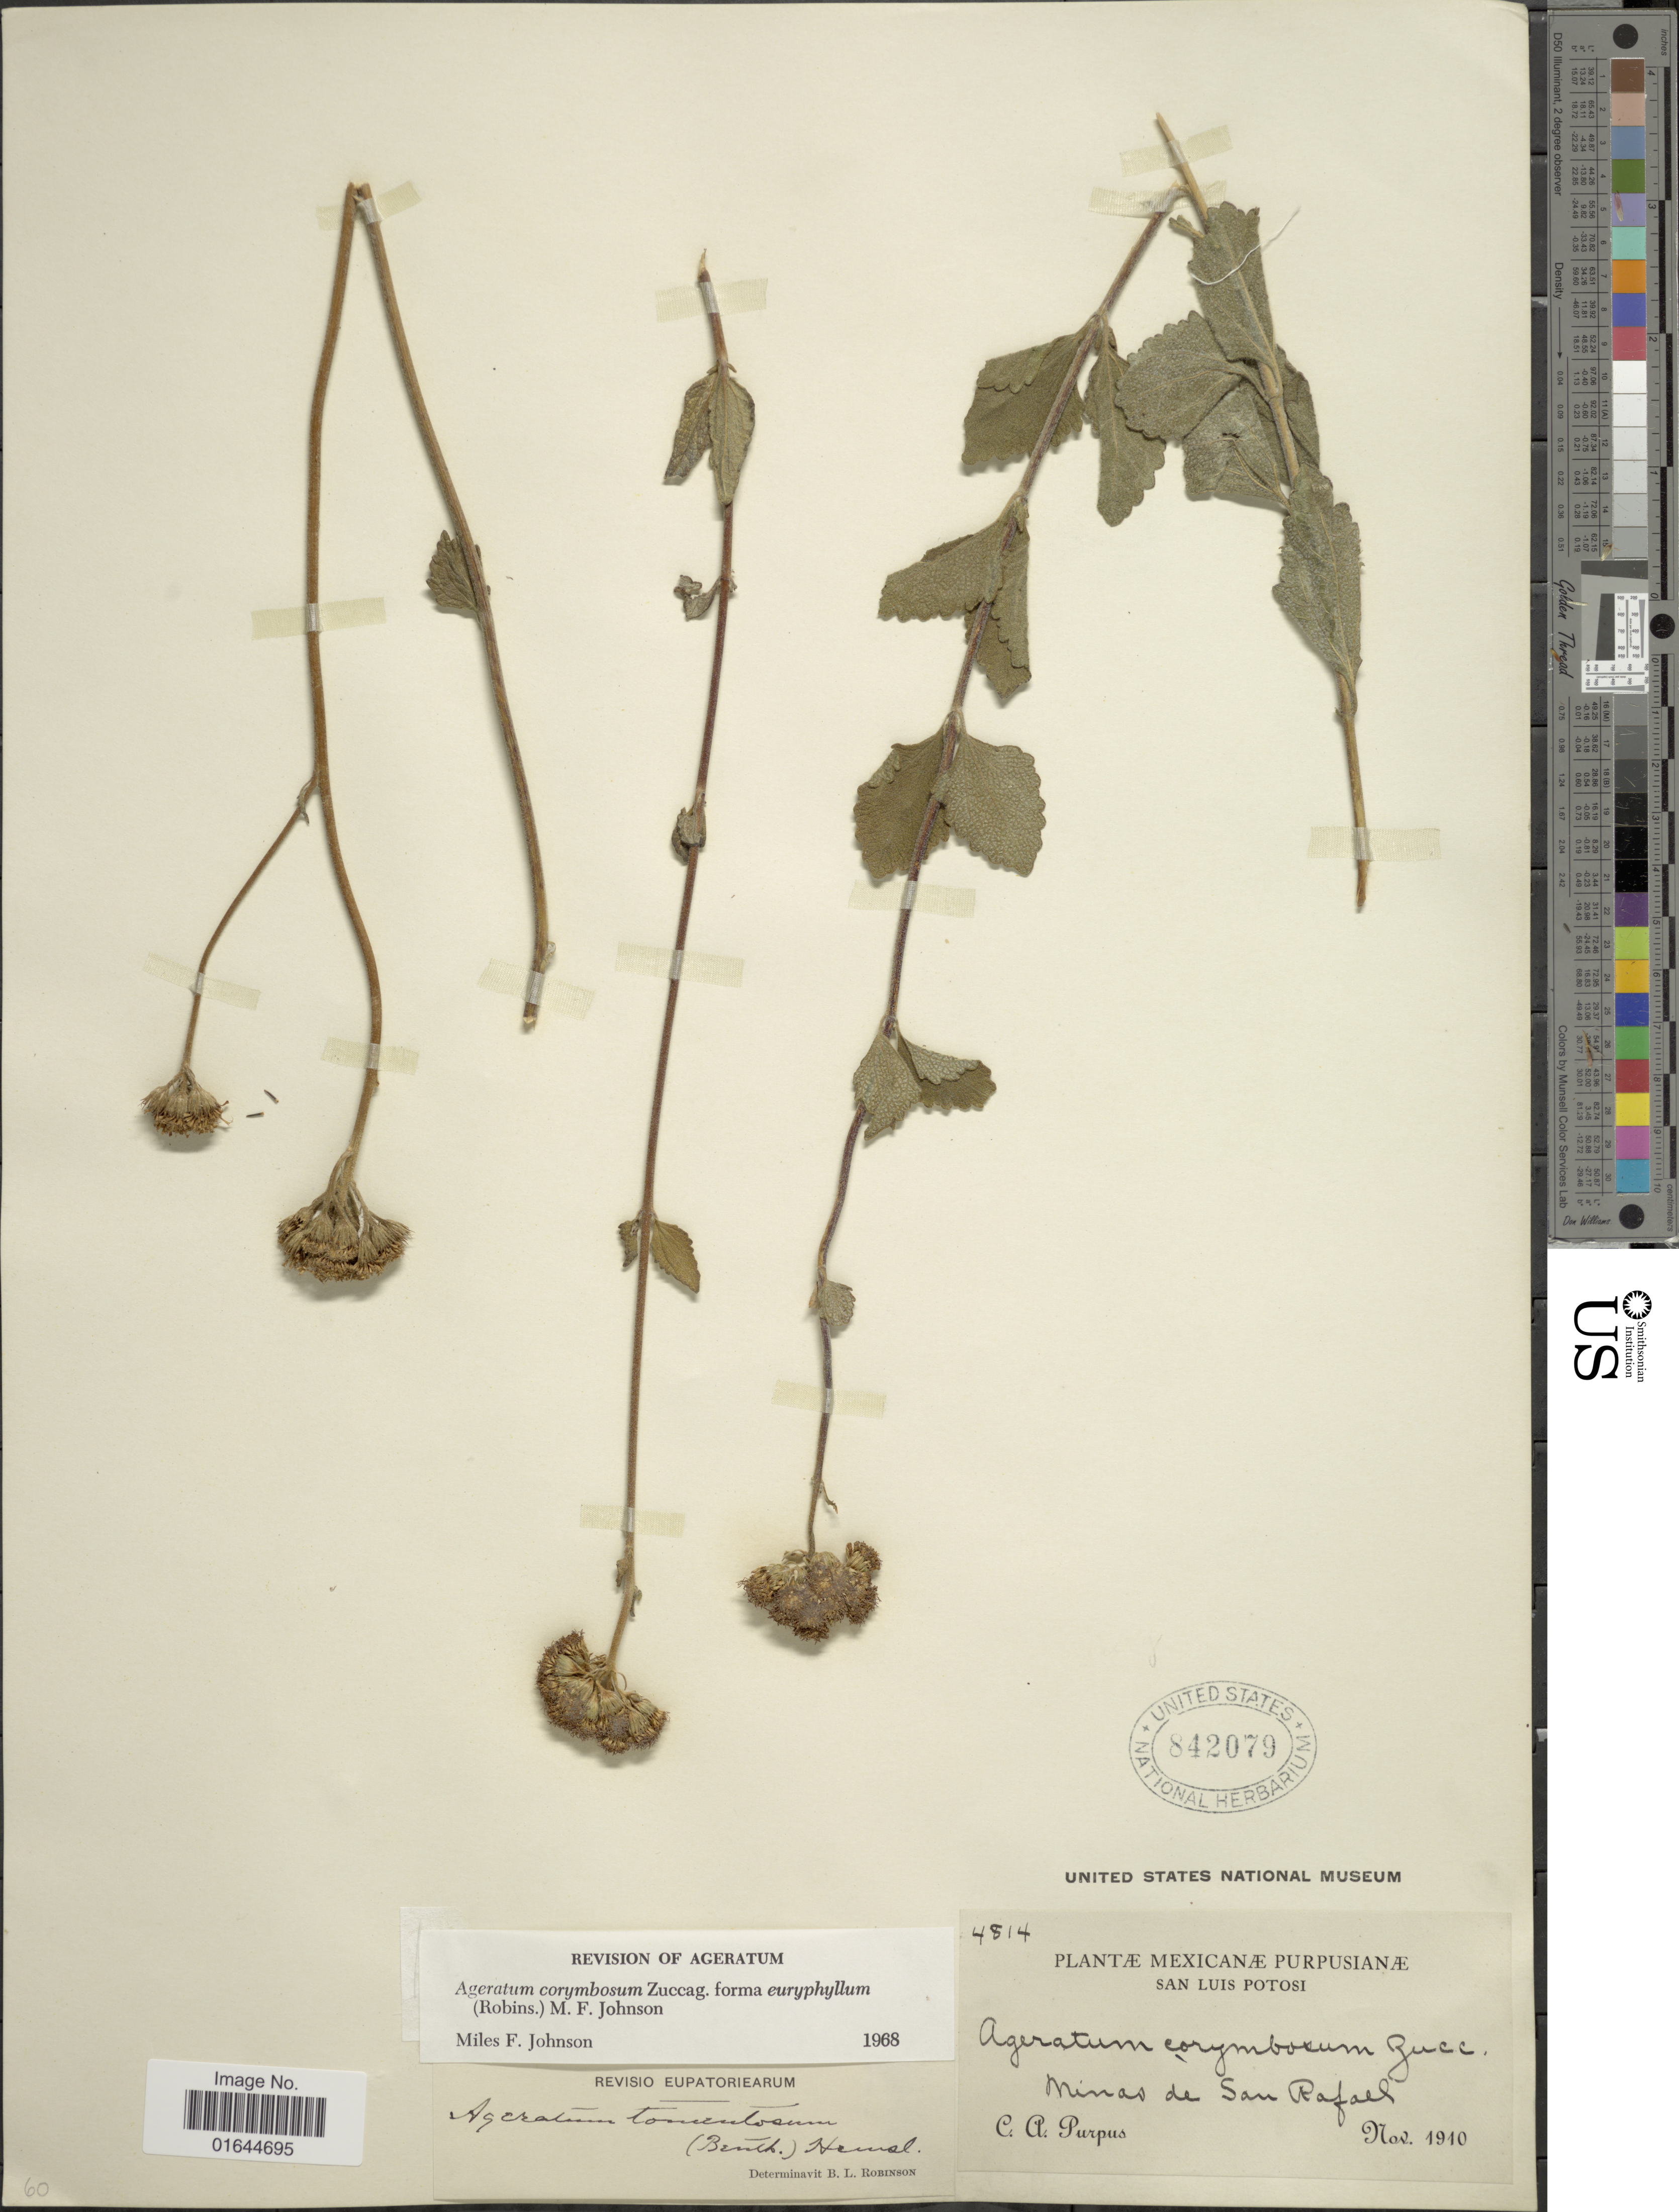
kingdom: Plantae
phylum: Tracheophyta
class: Magnoliopsida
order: Asterales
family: Asteraceae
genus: Ageratum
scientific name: Ageratum corymbosum f. euryphyllum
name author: (B.L. Rob.) M.F. Johnson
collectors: C. A. Purpus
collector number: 4814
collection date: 1910-11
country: Mexico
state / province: San Luis Potosí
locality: Mexicanæ, San Luis Potosi, Minas de San Rafael.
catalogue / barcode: US 842079